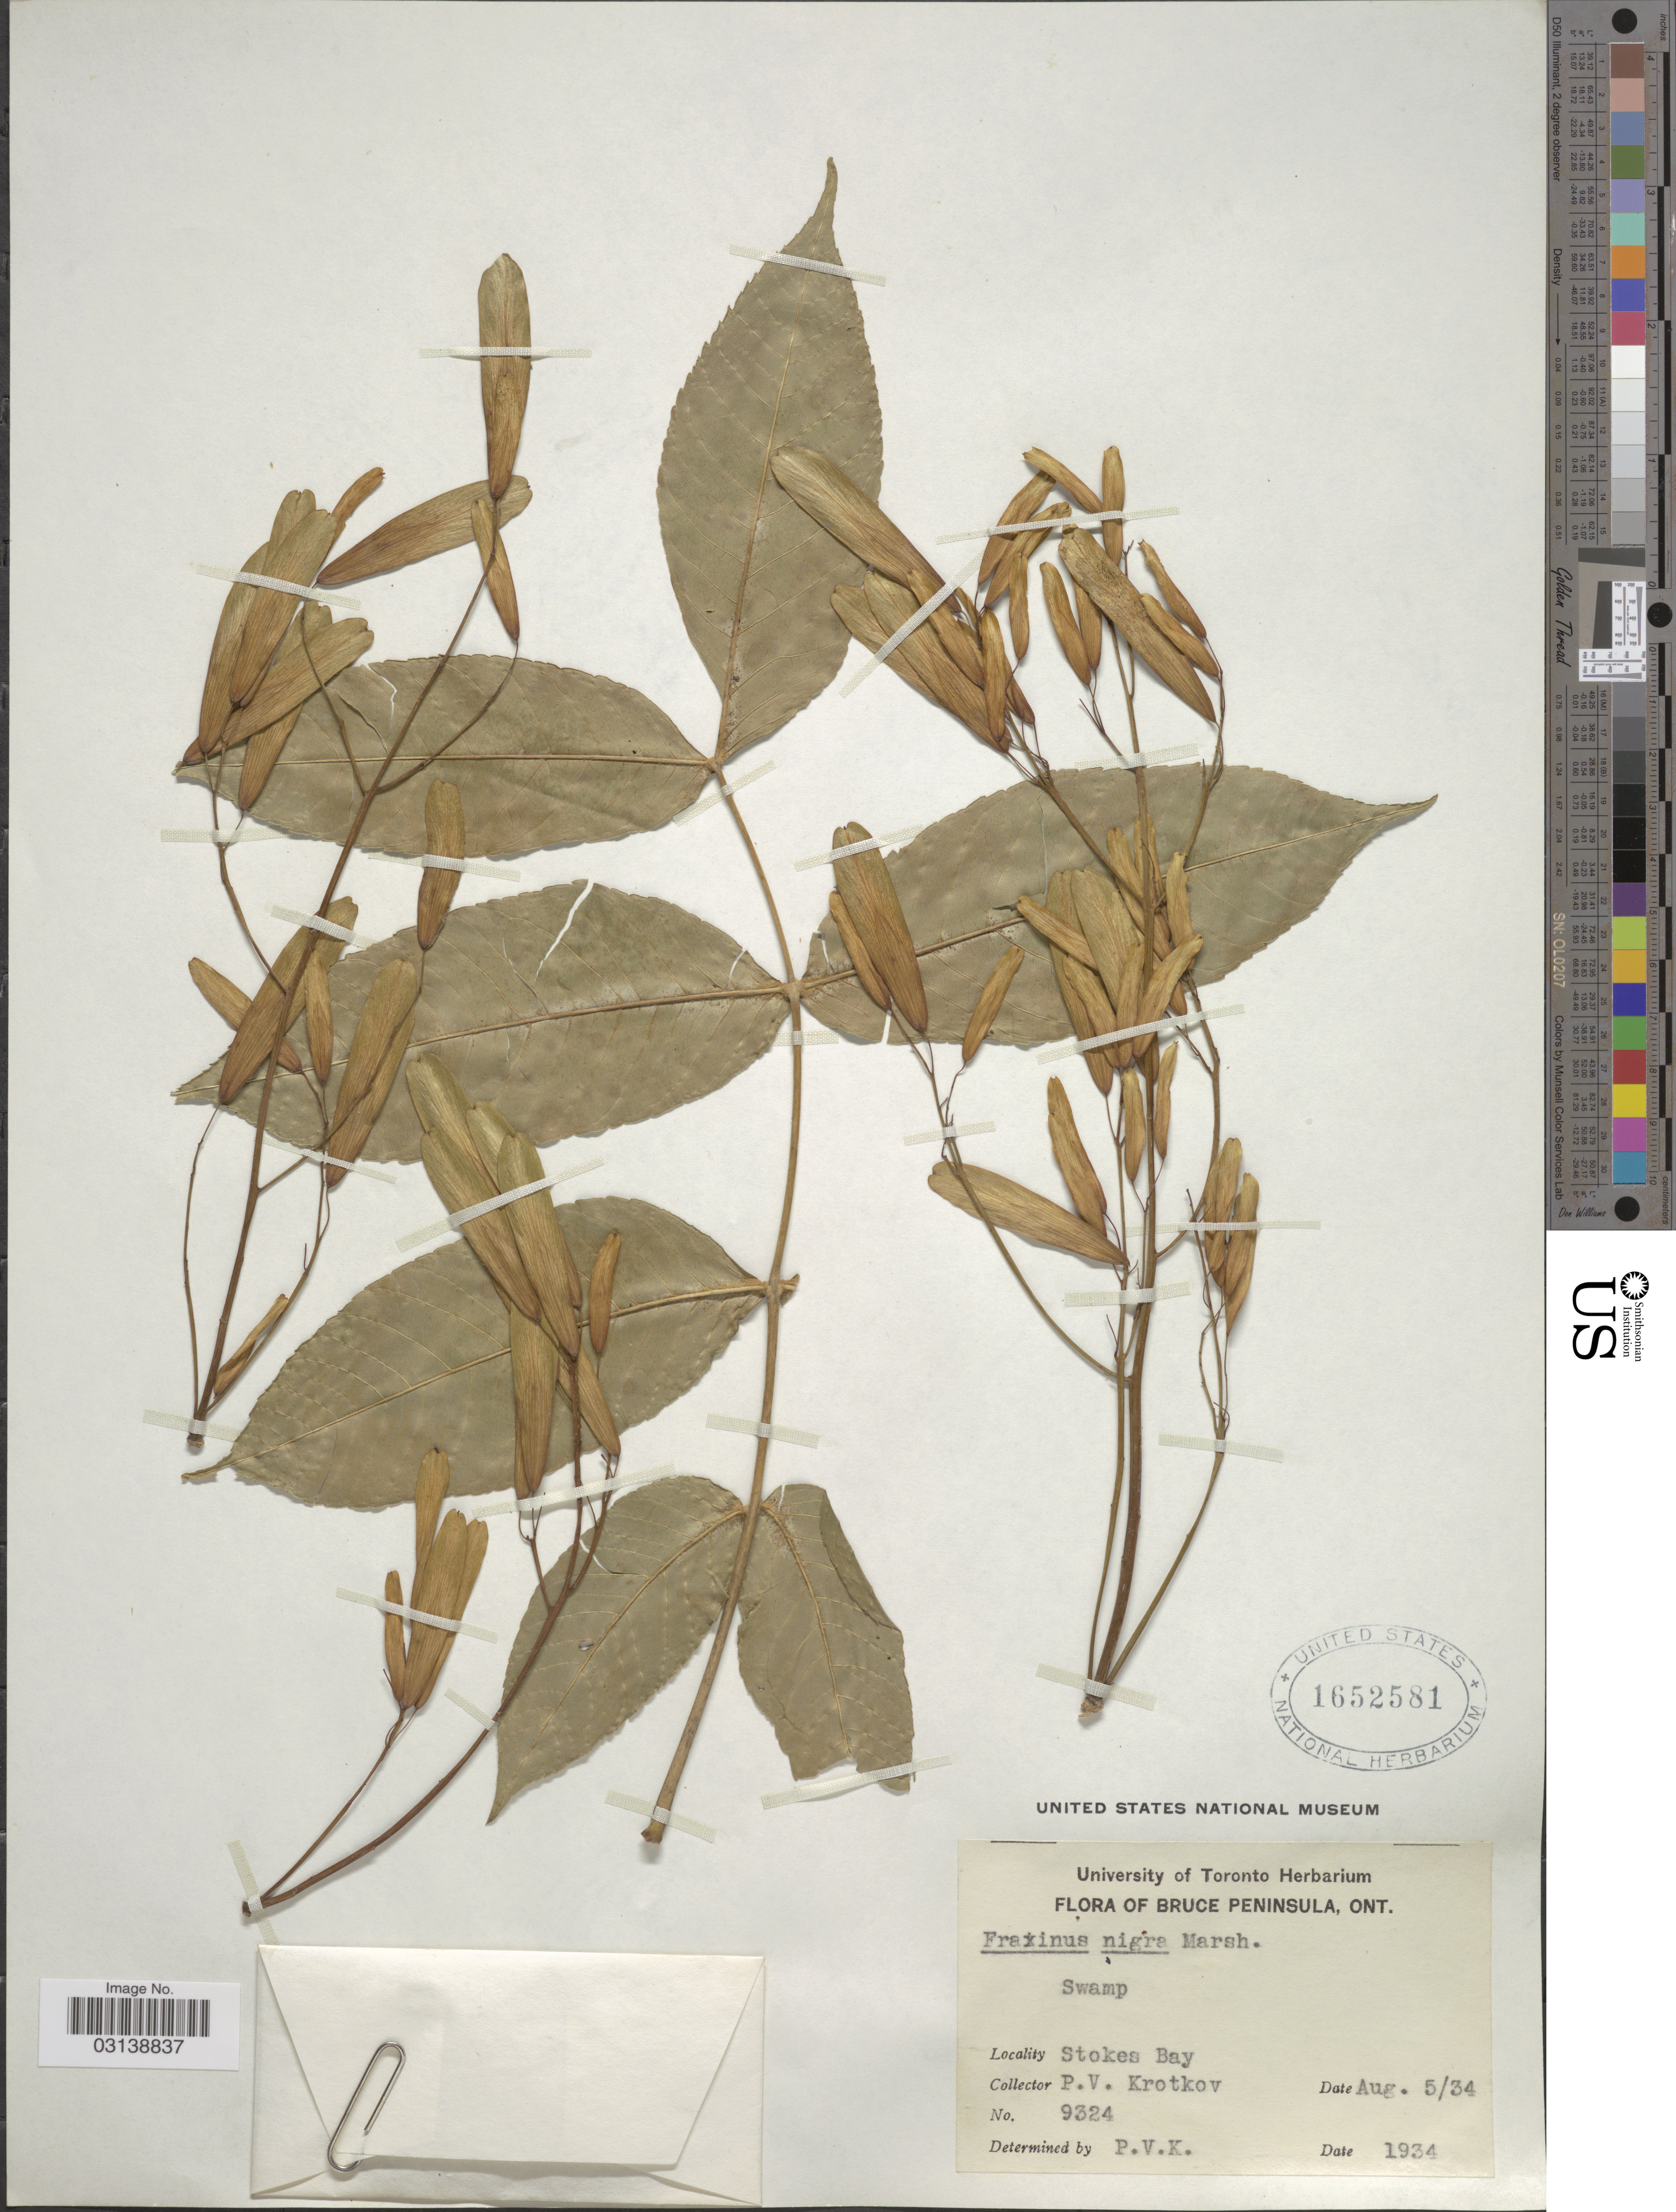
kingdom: Plantae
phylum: Tracheophyta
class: Magnoliopsida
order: Lamiales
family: Oleaceae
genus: Fraxinus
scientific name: Fraxinus nigra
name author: Marshall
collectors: P. V. Krotkov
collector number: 9324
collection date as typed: Transcribed d/m/y: 5/8/34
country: Canada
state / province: Ontario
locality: Bruce Peninsula. Stokes Bay.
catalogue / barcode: US 1652581